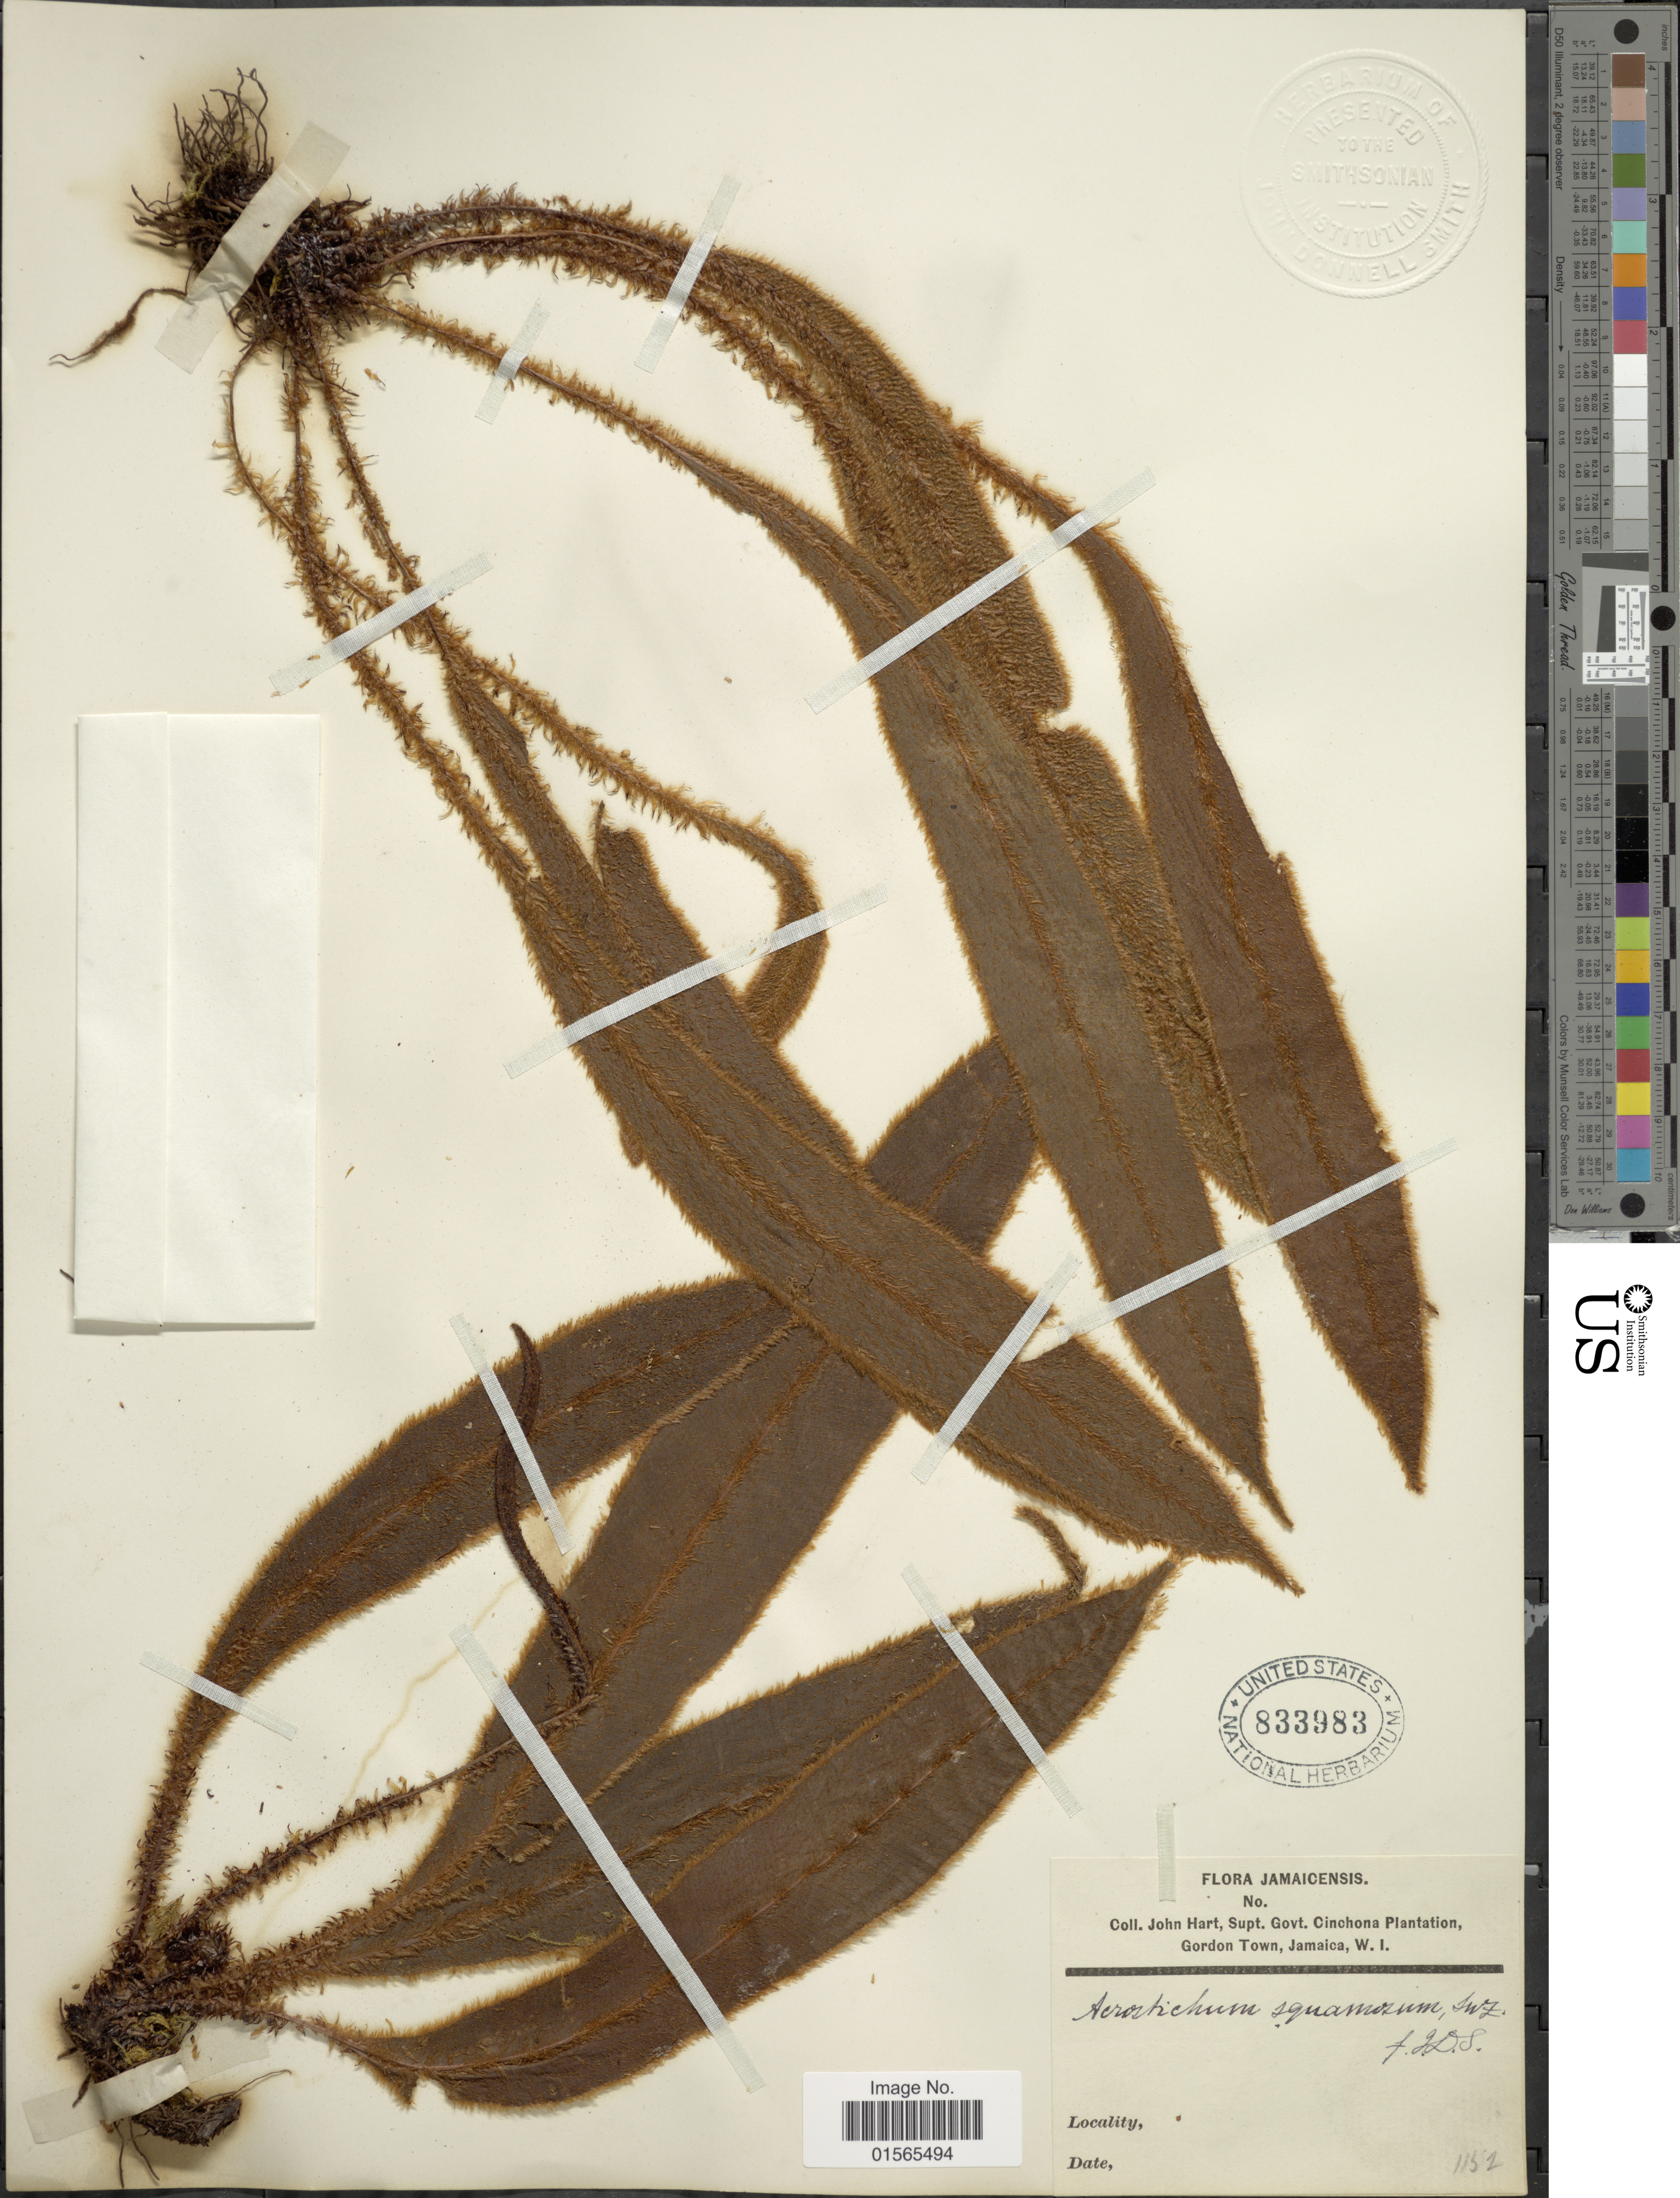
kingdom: Plantae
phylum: Tracheophyta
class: Polypodiopsida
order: Polypodiales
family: Dryopteridaceae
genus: Elaphoglossum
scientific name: Elaphoglossum hirtum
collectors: J. H. Hart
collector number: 1152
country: Jamaica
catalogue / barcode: US 833983